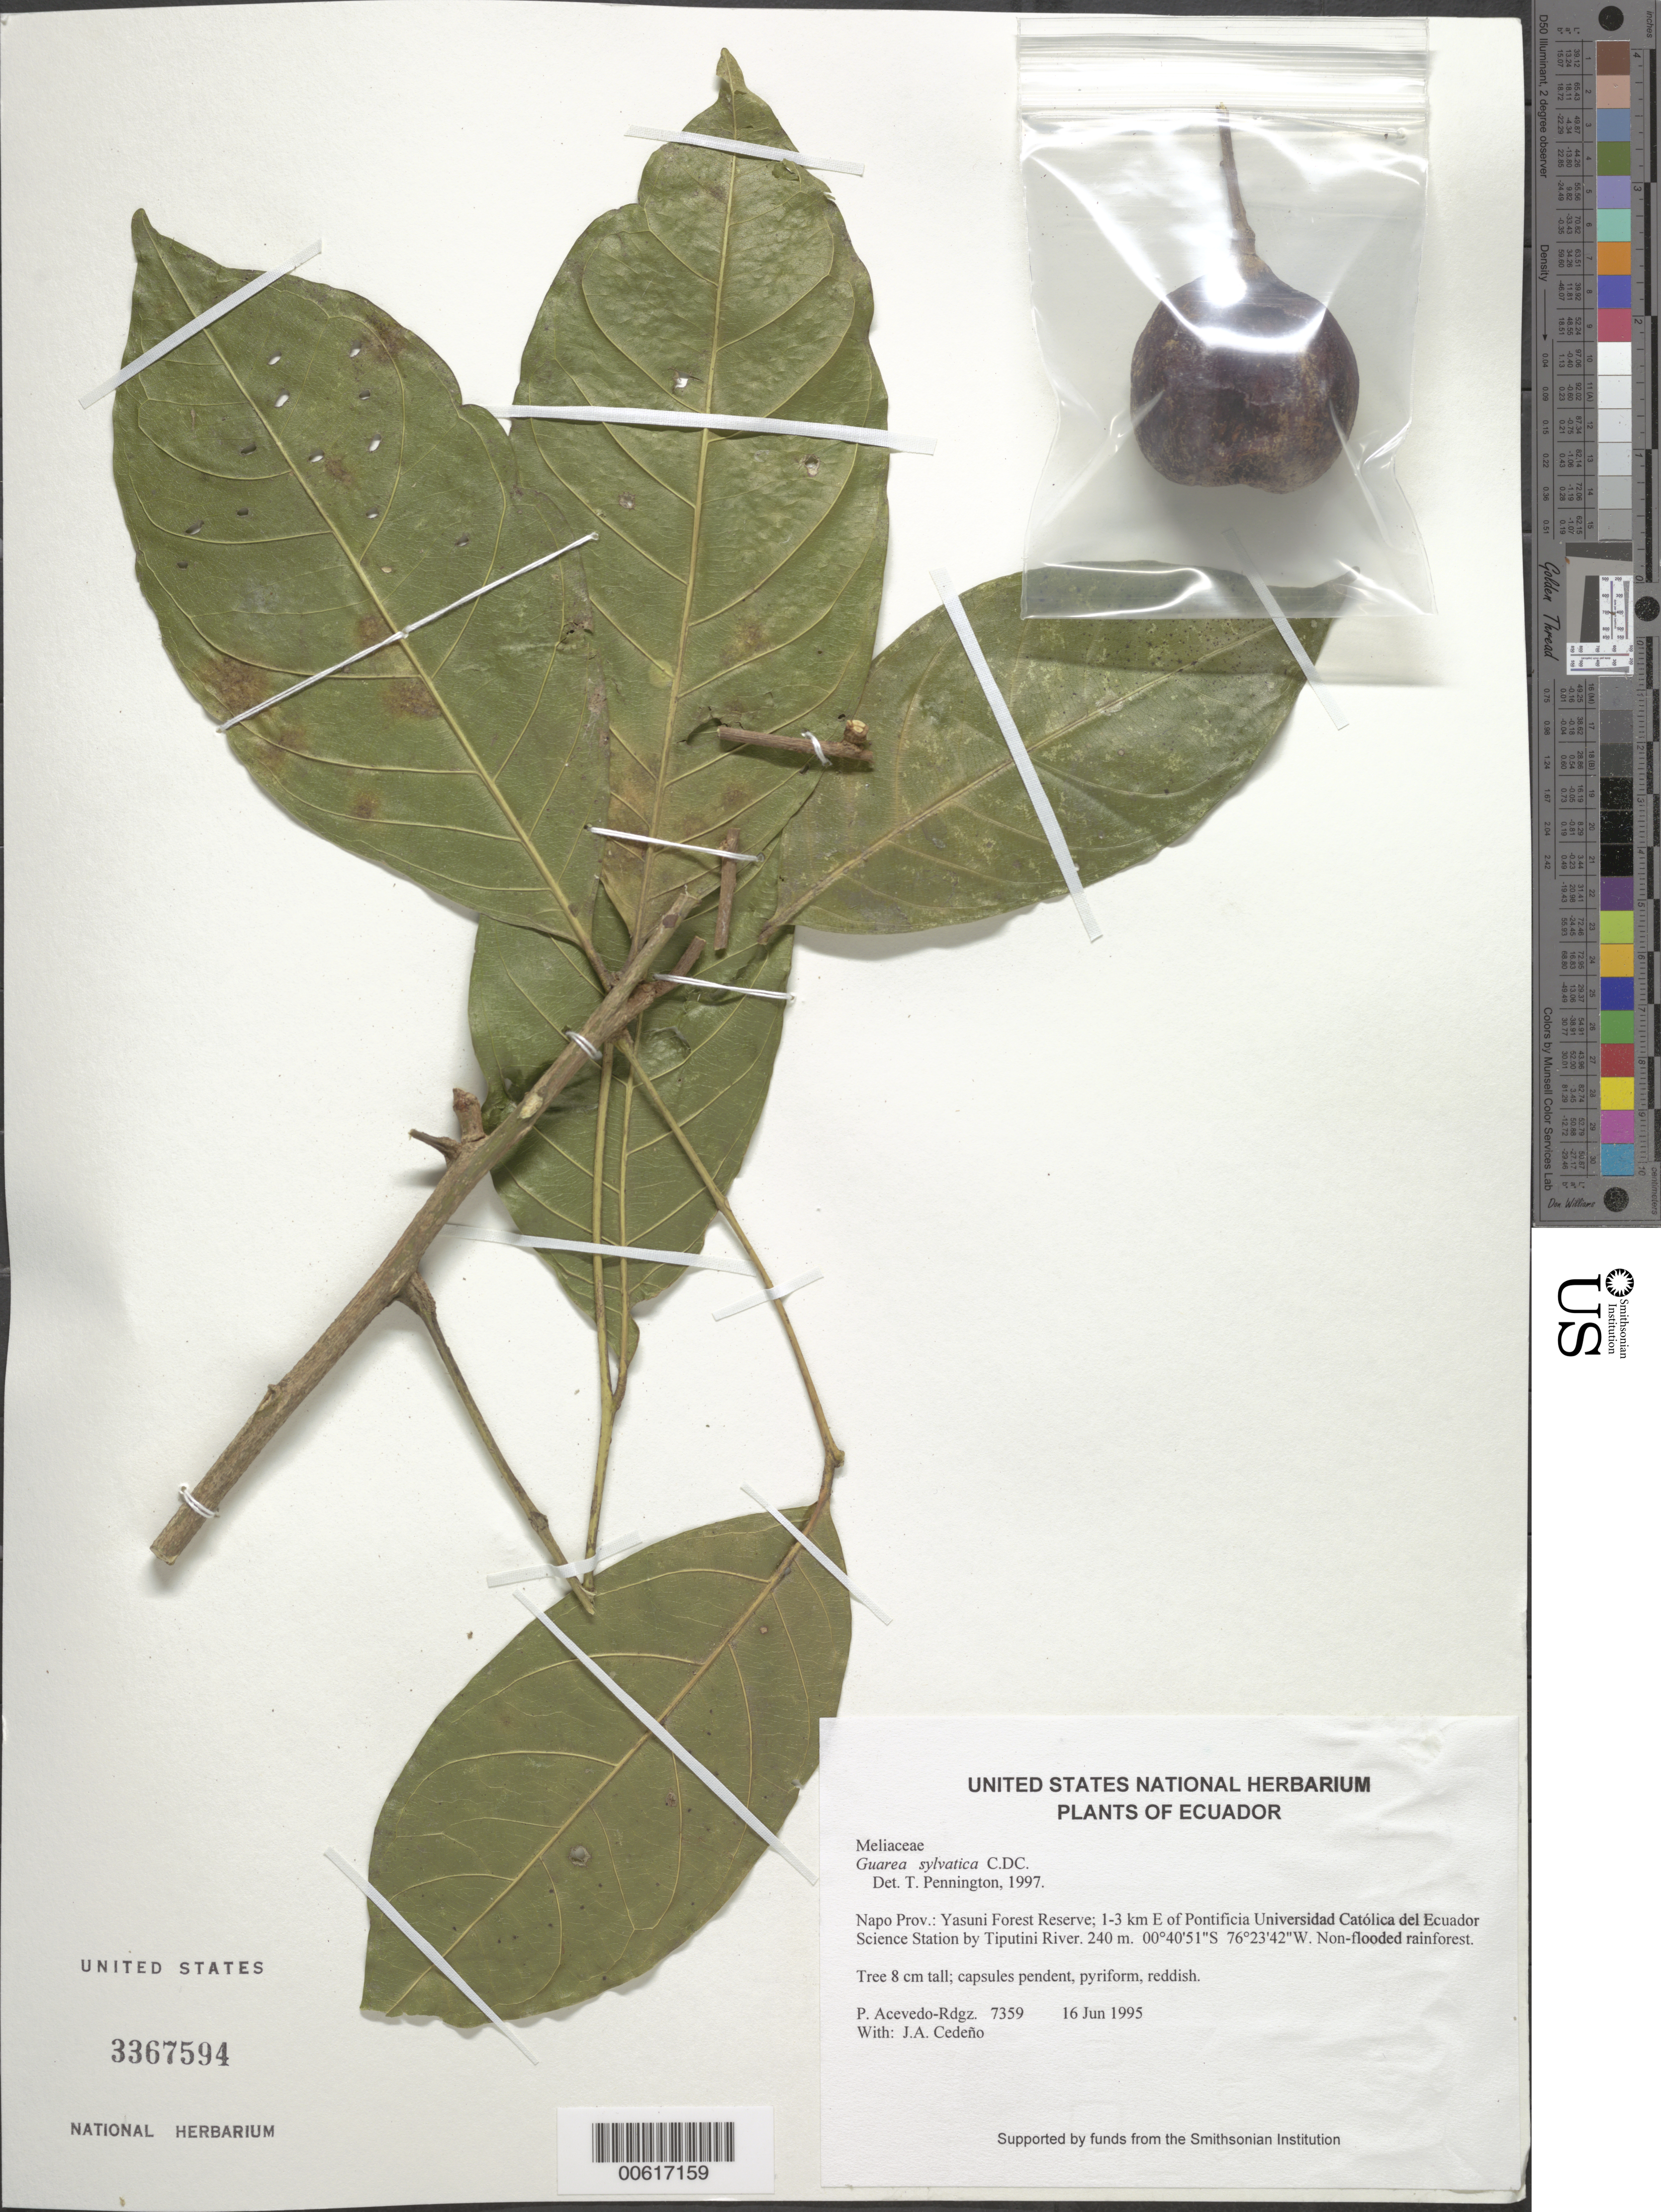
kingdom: Plantae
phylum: Tracheophyta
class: Magnoliopsida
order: Sapindales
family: Meliaceae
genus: Guarea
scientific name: Guarea silvatica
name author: C. DC.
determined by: Pennington, T. D., (K)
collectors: P. Acevedo-Rodr. & J. A. Cedeño M.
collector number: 7359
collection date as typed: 16 Jun 1995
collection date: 1995-06-16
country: Ecuador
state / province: Napo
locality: Napo Prov.: Yasuni Forest Reserve; 1-3 km E of Pontificia Universidad Católica del Ecuador Science Station by Tiputini River.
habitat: Non-flooded rainforest.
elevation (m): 240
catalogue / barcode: US 3367594